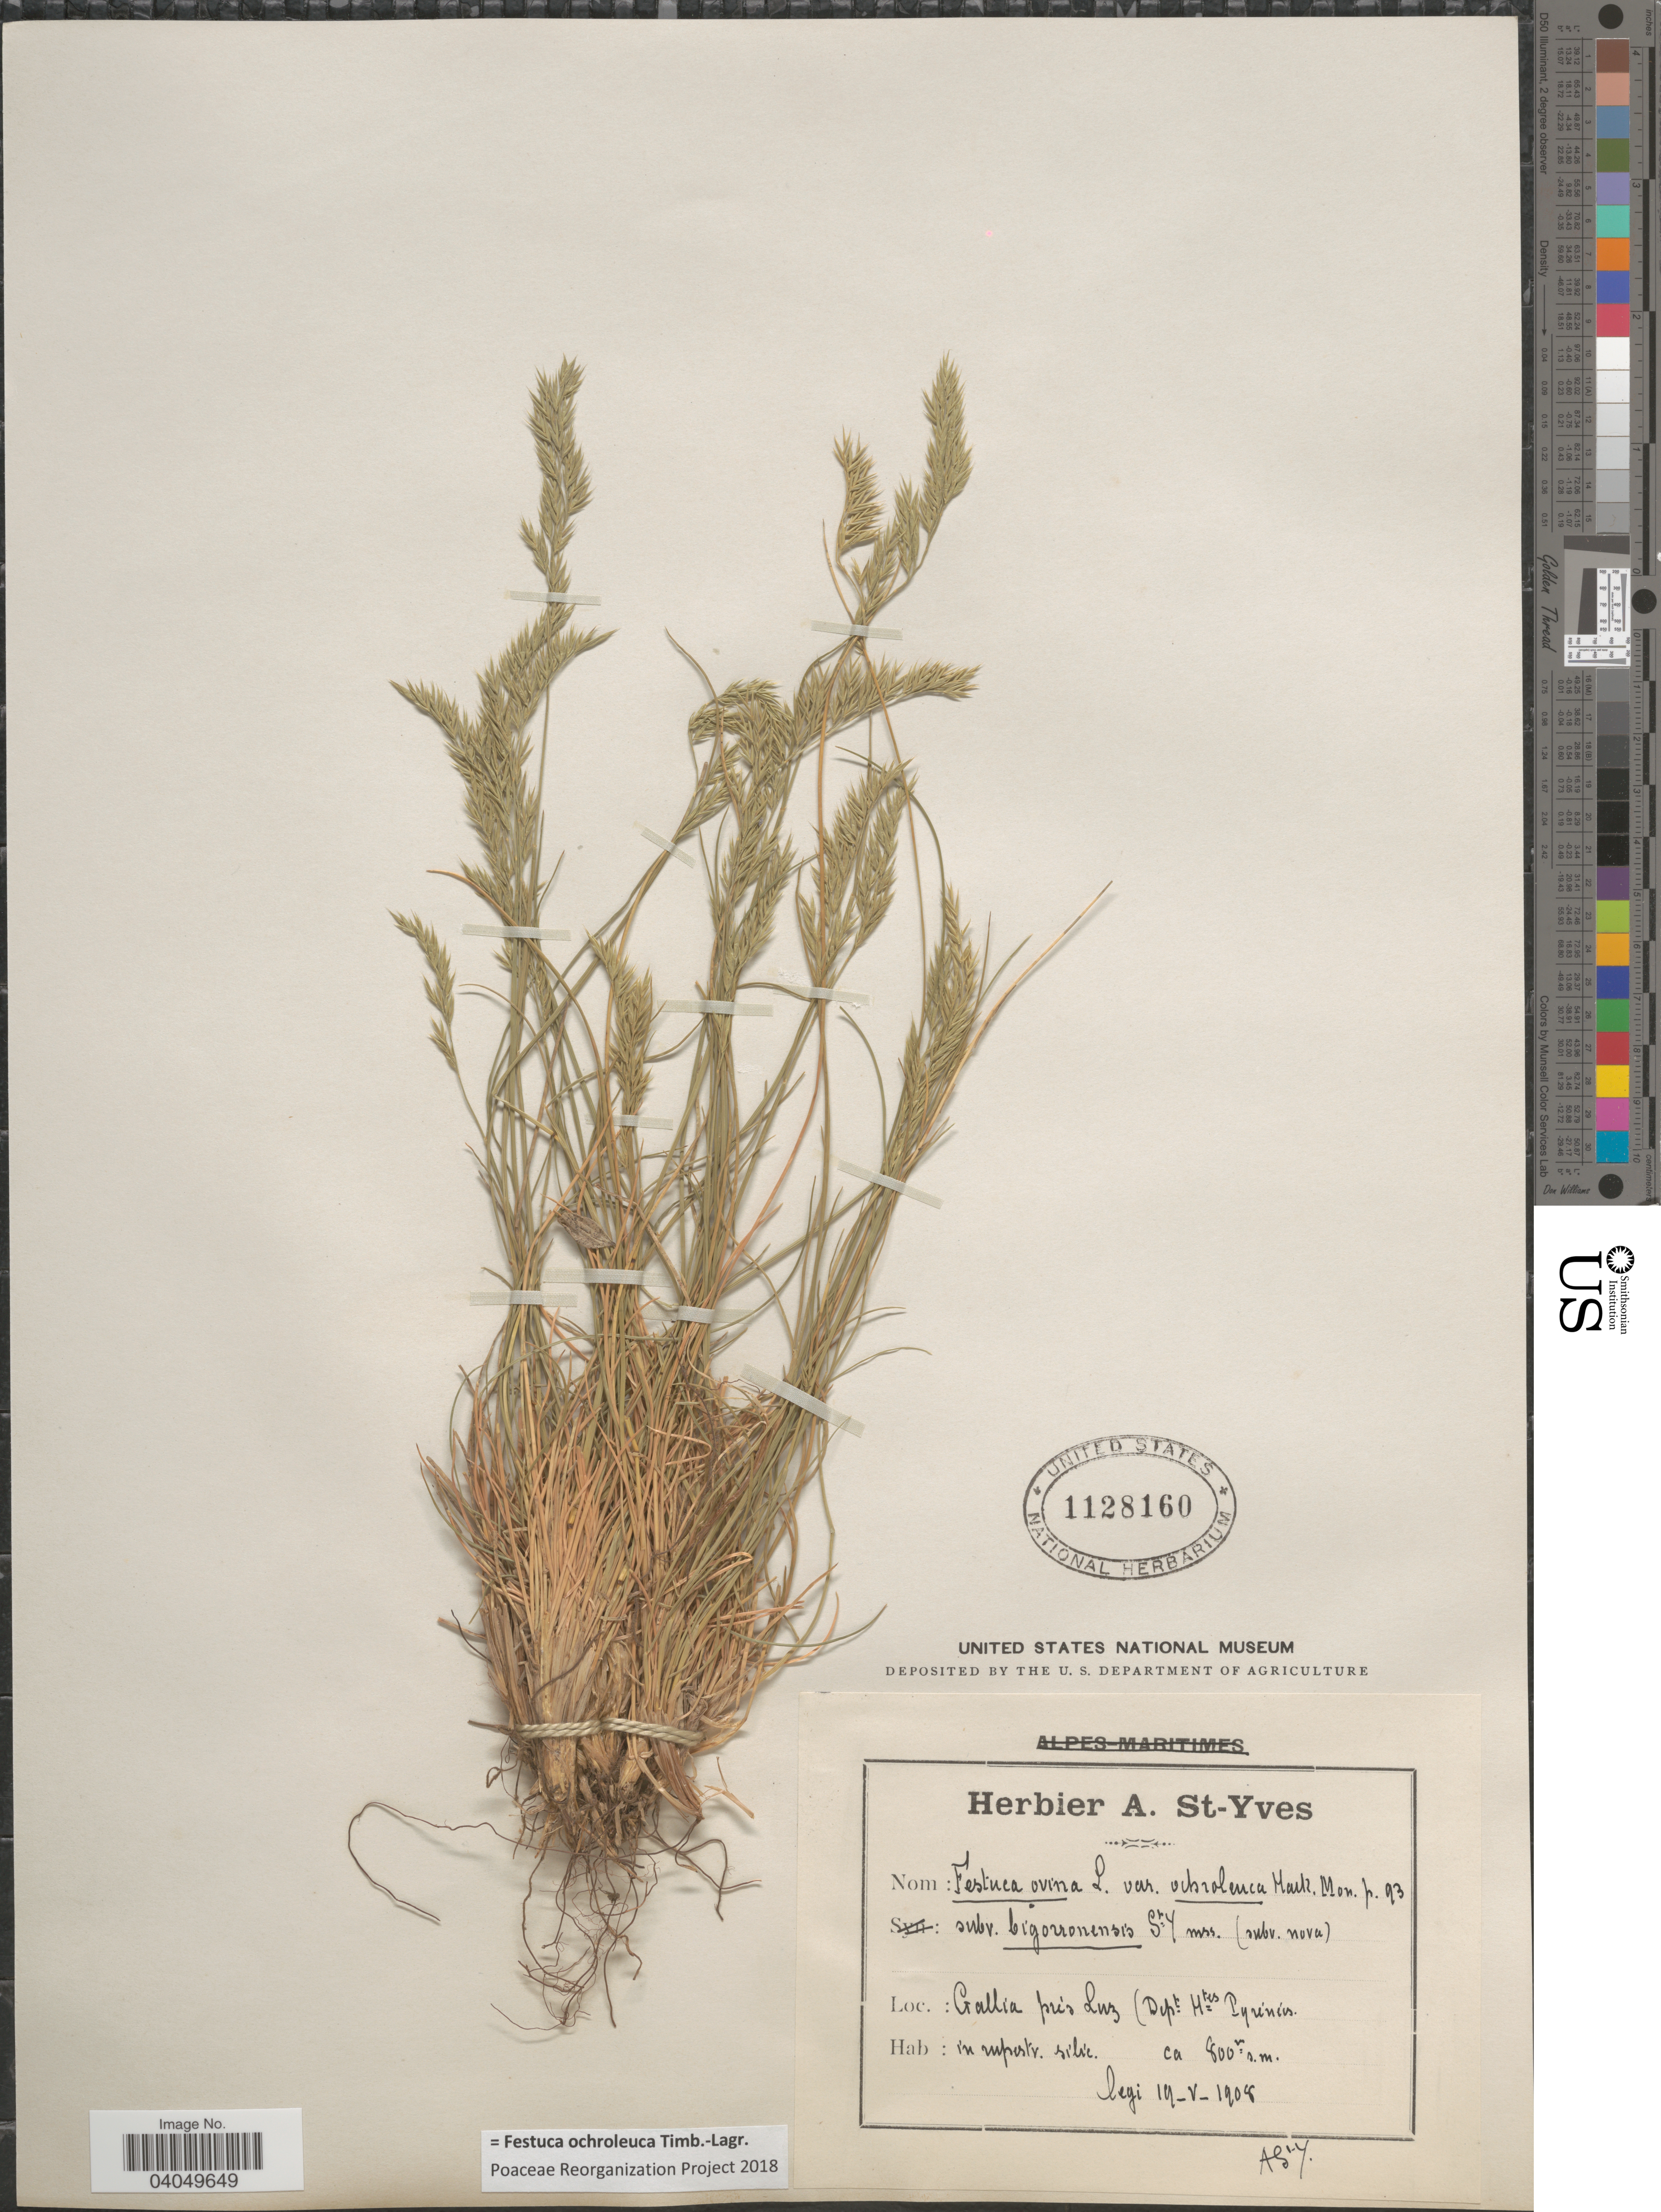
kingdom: Plantae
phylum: Tracheophyta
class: Liliopsida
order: Poales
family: Poaceae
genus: Festuca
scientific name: Festuca ochroleuca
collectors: ex Herb. A. St-Yves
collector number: AS7?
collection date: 1908-05-19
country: France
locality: Gallia près Luz. Dept. Htes Pyrénées.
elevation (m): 800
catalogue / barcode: US 1128160